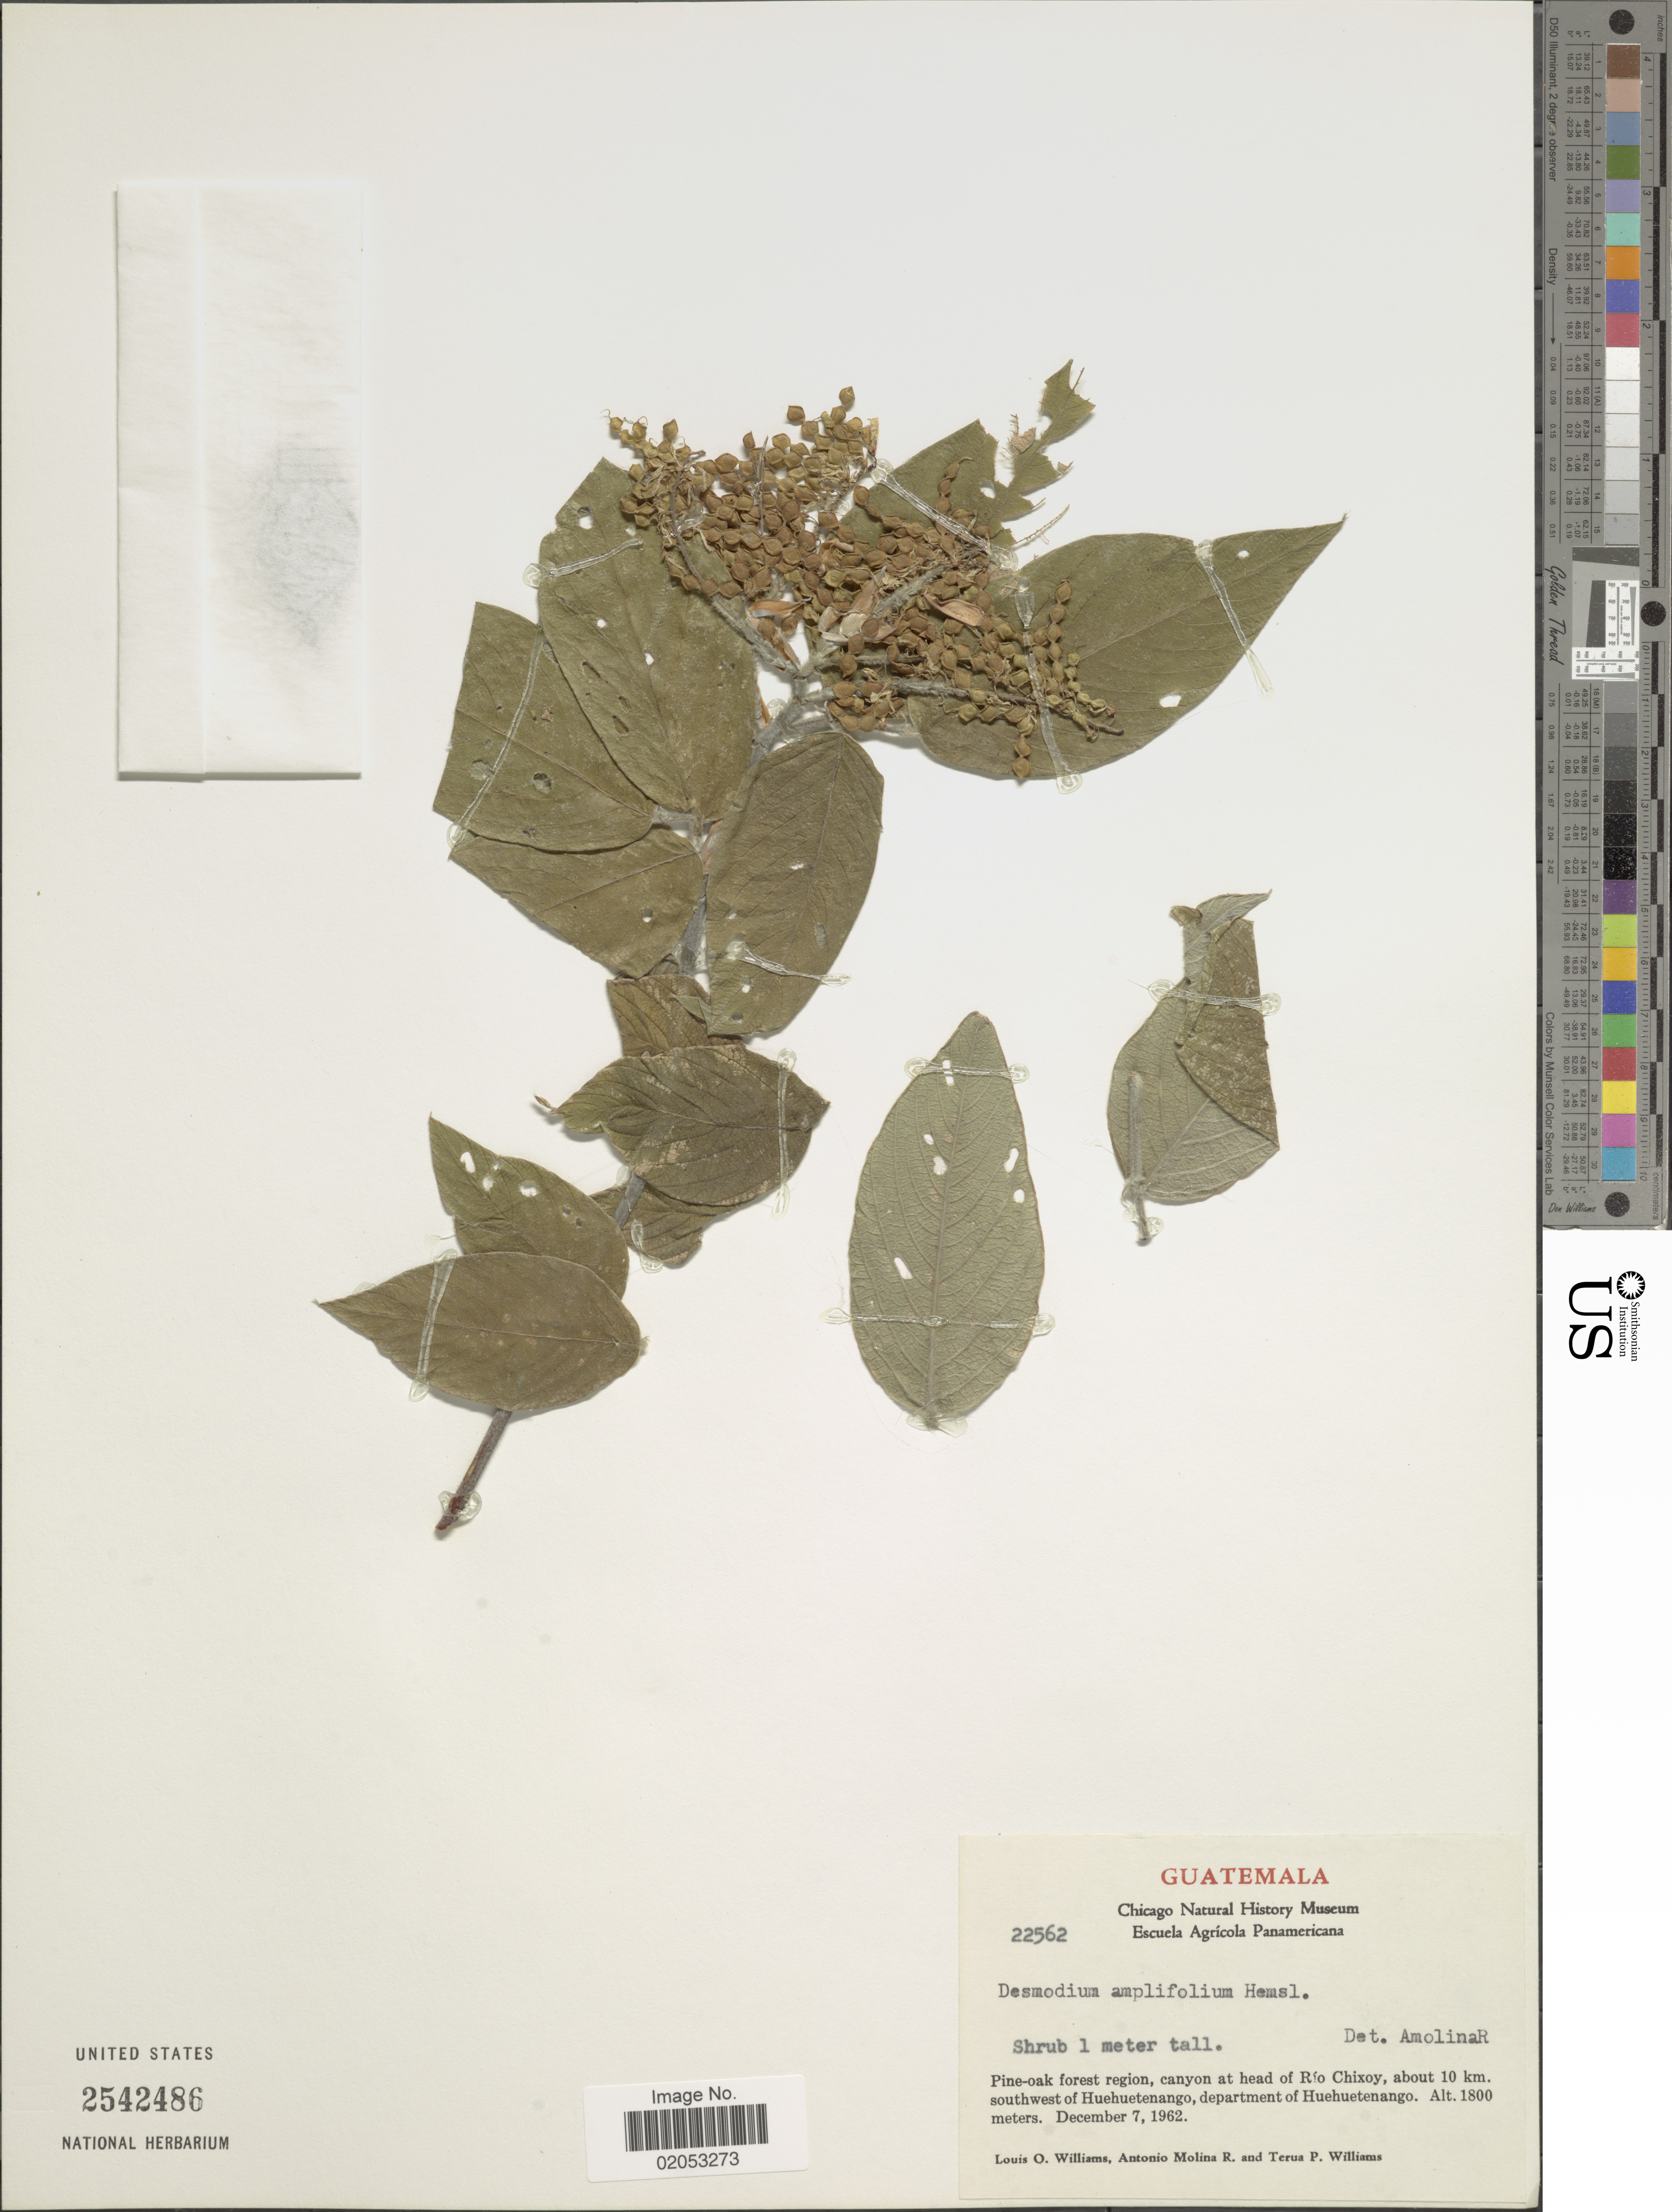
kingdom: Plantae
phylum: Tracheophyta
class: Magnoliopsida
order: Fabales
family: Fabaceae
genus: Desmodium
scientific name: Desmodium amplifolium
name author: Hemsl.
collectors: L. O. Williams, A. Molina R. & T. P. Williams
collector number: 22562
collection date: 1962-12-07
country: Guatemala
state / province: Huehuetenango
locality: Canyon at head of Rio Chixoy, about 10 km southwest of Huehuetenango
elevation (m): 1800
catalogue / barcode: US 2542486